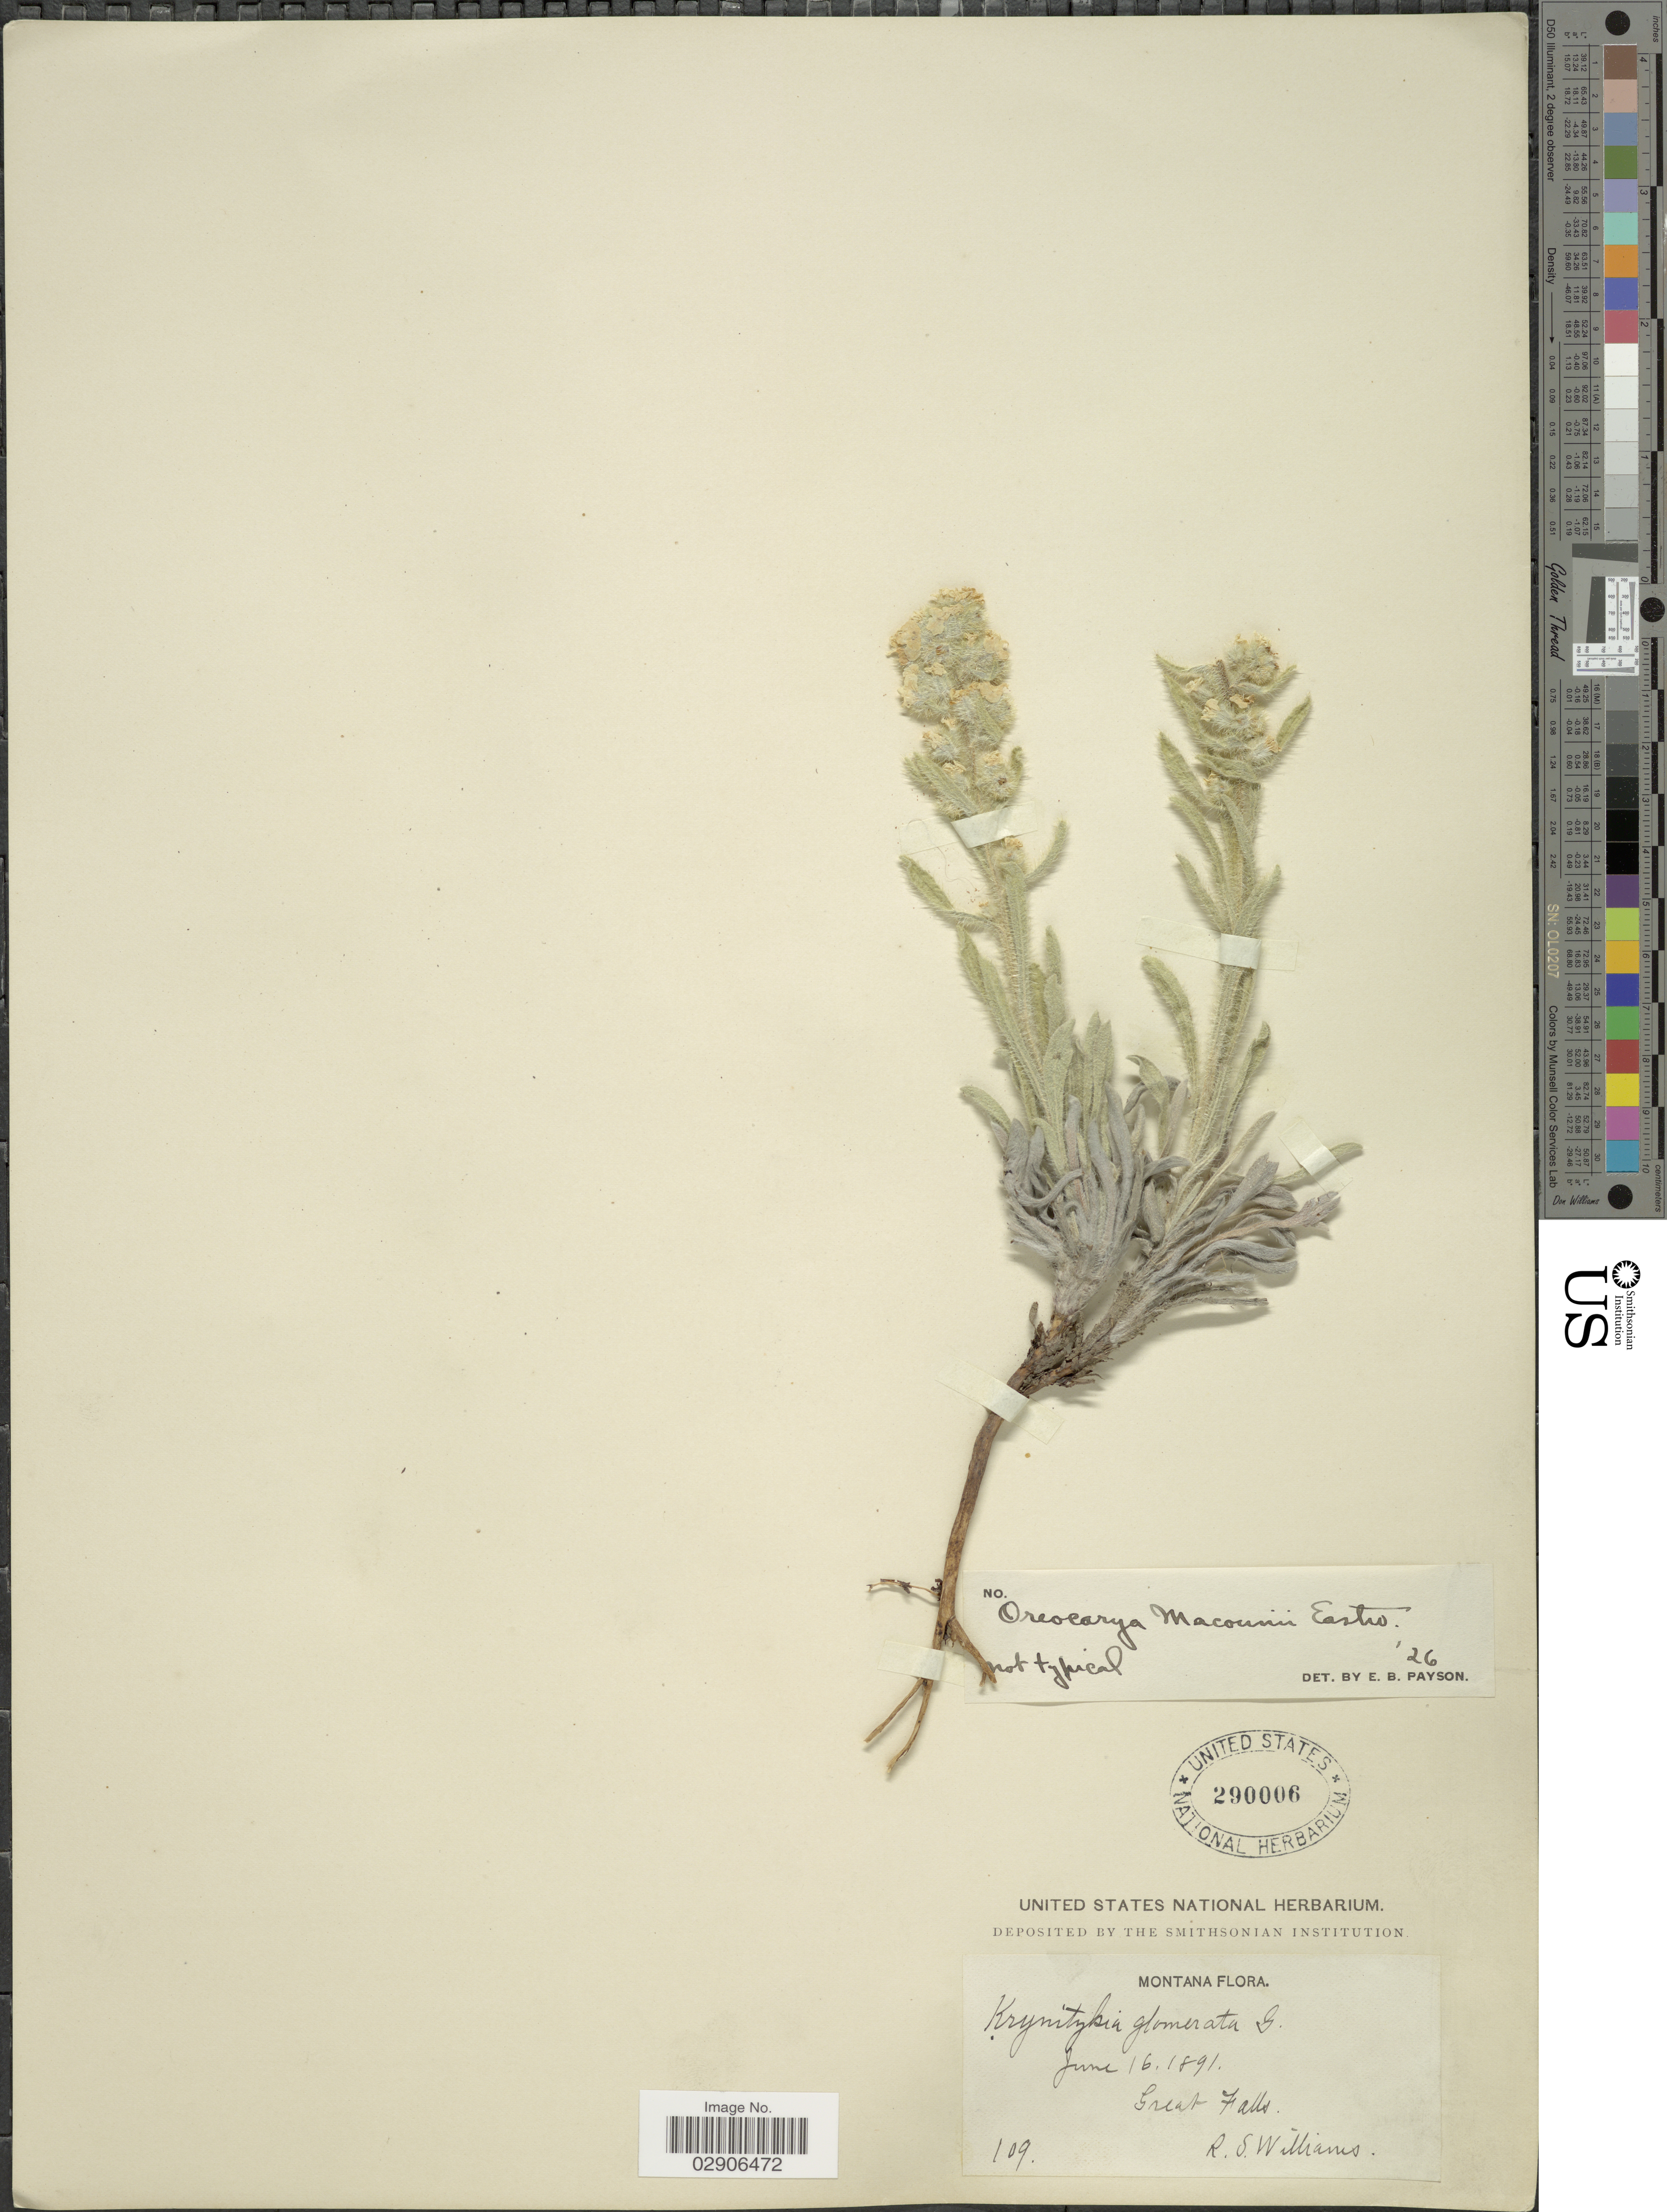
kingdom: Plantae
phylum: Tracheophyta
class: Magnoliopsida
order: Boraginales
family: Boraginaceae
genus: Oreocarya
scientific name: Oreocarya macounii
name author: Eastw.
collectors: R. S. Williams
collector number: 109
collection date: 1891-06-16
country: United States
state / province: Montana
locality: Great Falls.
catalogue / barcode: US 290006